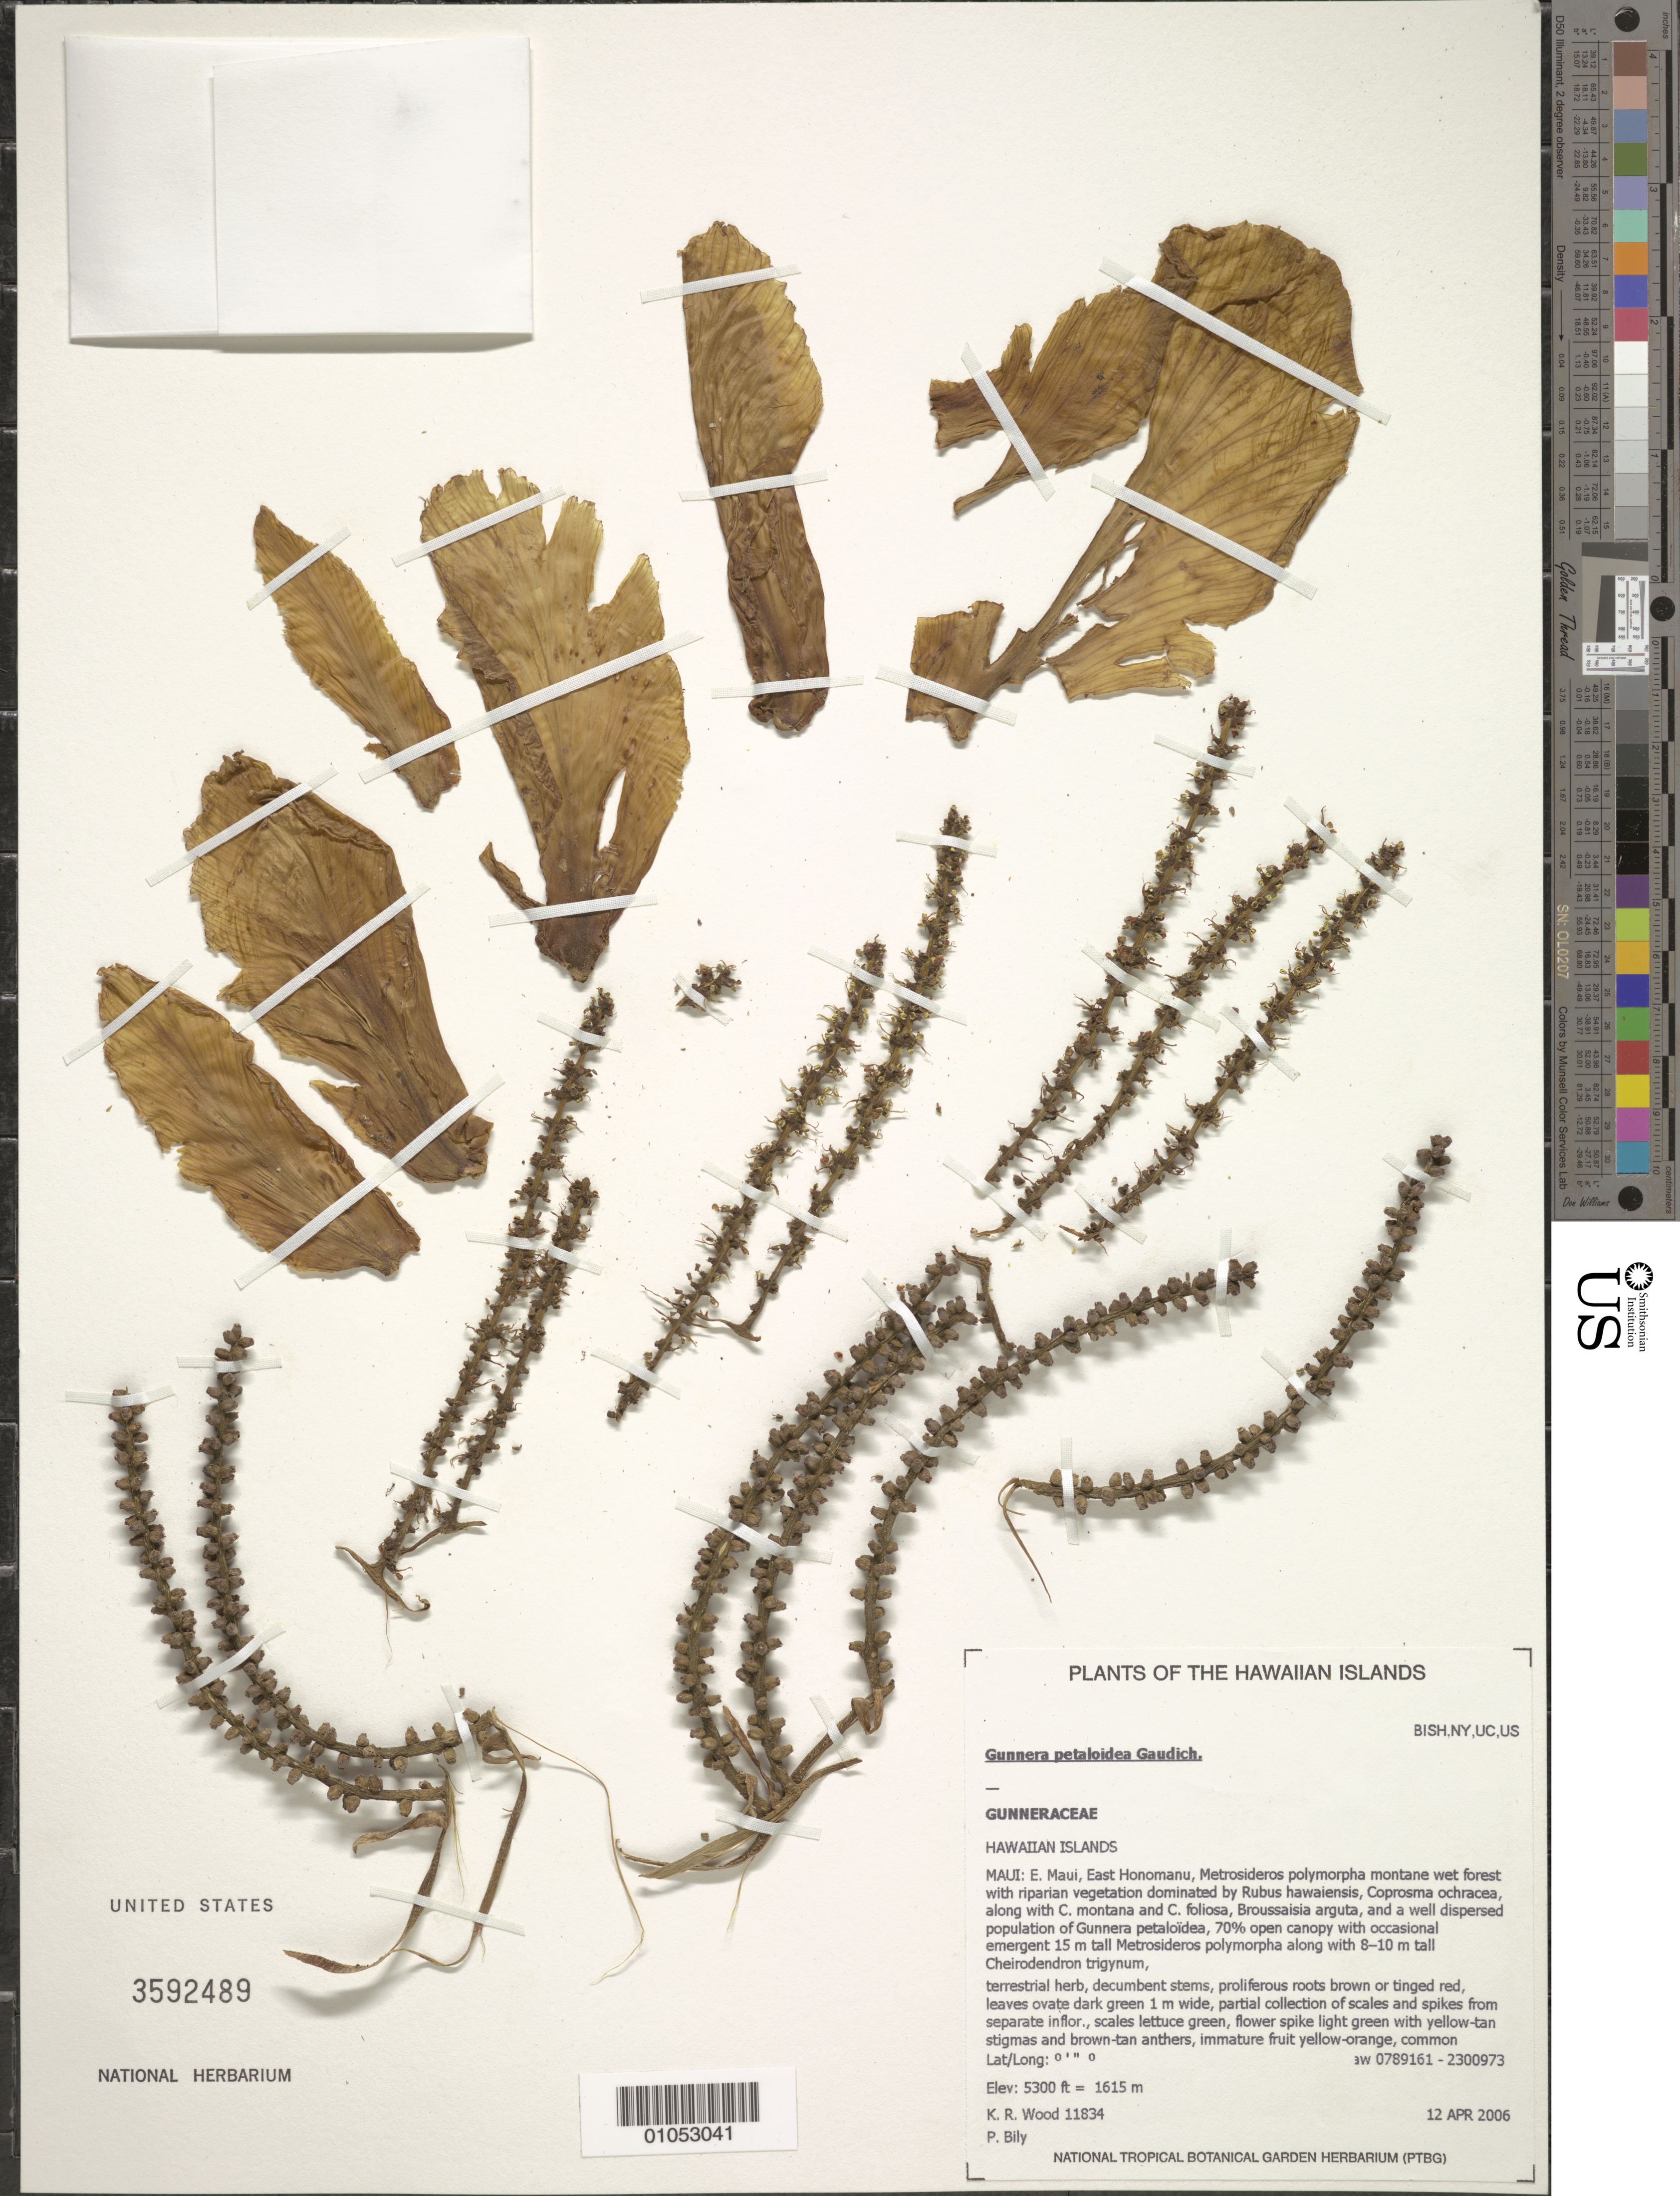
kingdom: Plantae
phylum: Tracheophyta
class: Magnoliopsida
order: Gunnerales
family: Gunneraceae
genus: Gunnera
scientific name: Gunnera petaloidea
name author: Gaudich.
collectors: K. R. Wood & P. Bily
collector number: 11834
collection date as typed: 12 Apr 2006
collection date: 2006-04-12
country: United States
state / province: Hawaii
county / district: Maui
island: Maui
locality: East Maui, East Honomanu.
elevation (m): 1615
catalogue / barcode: US 3592489